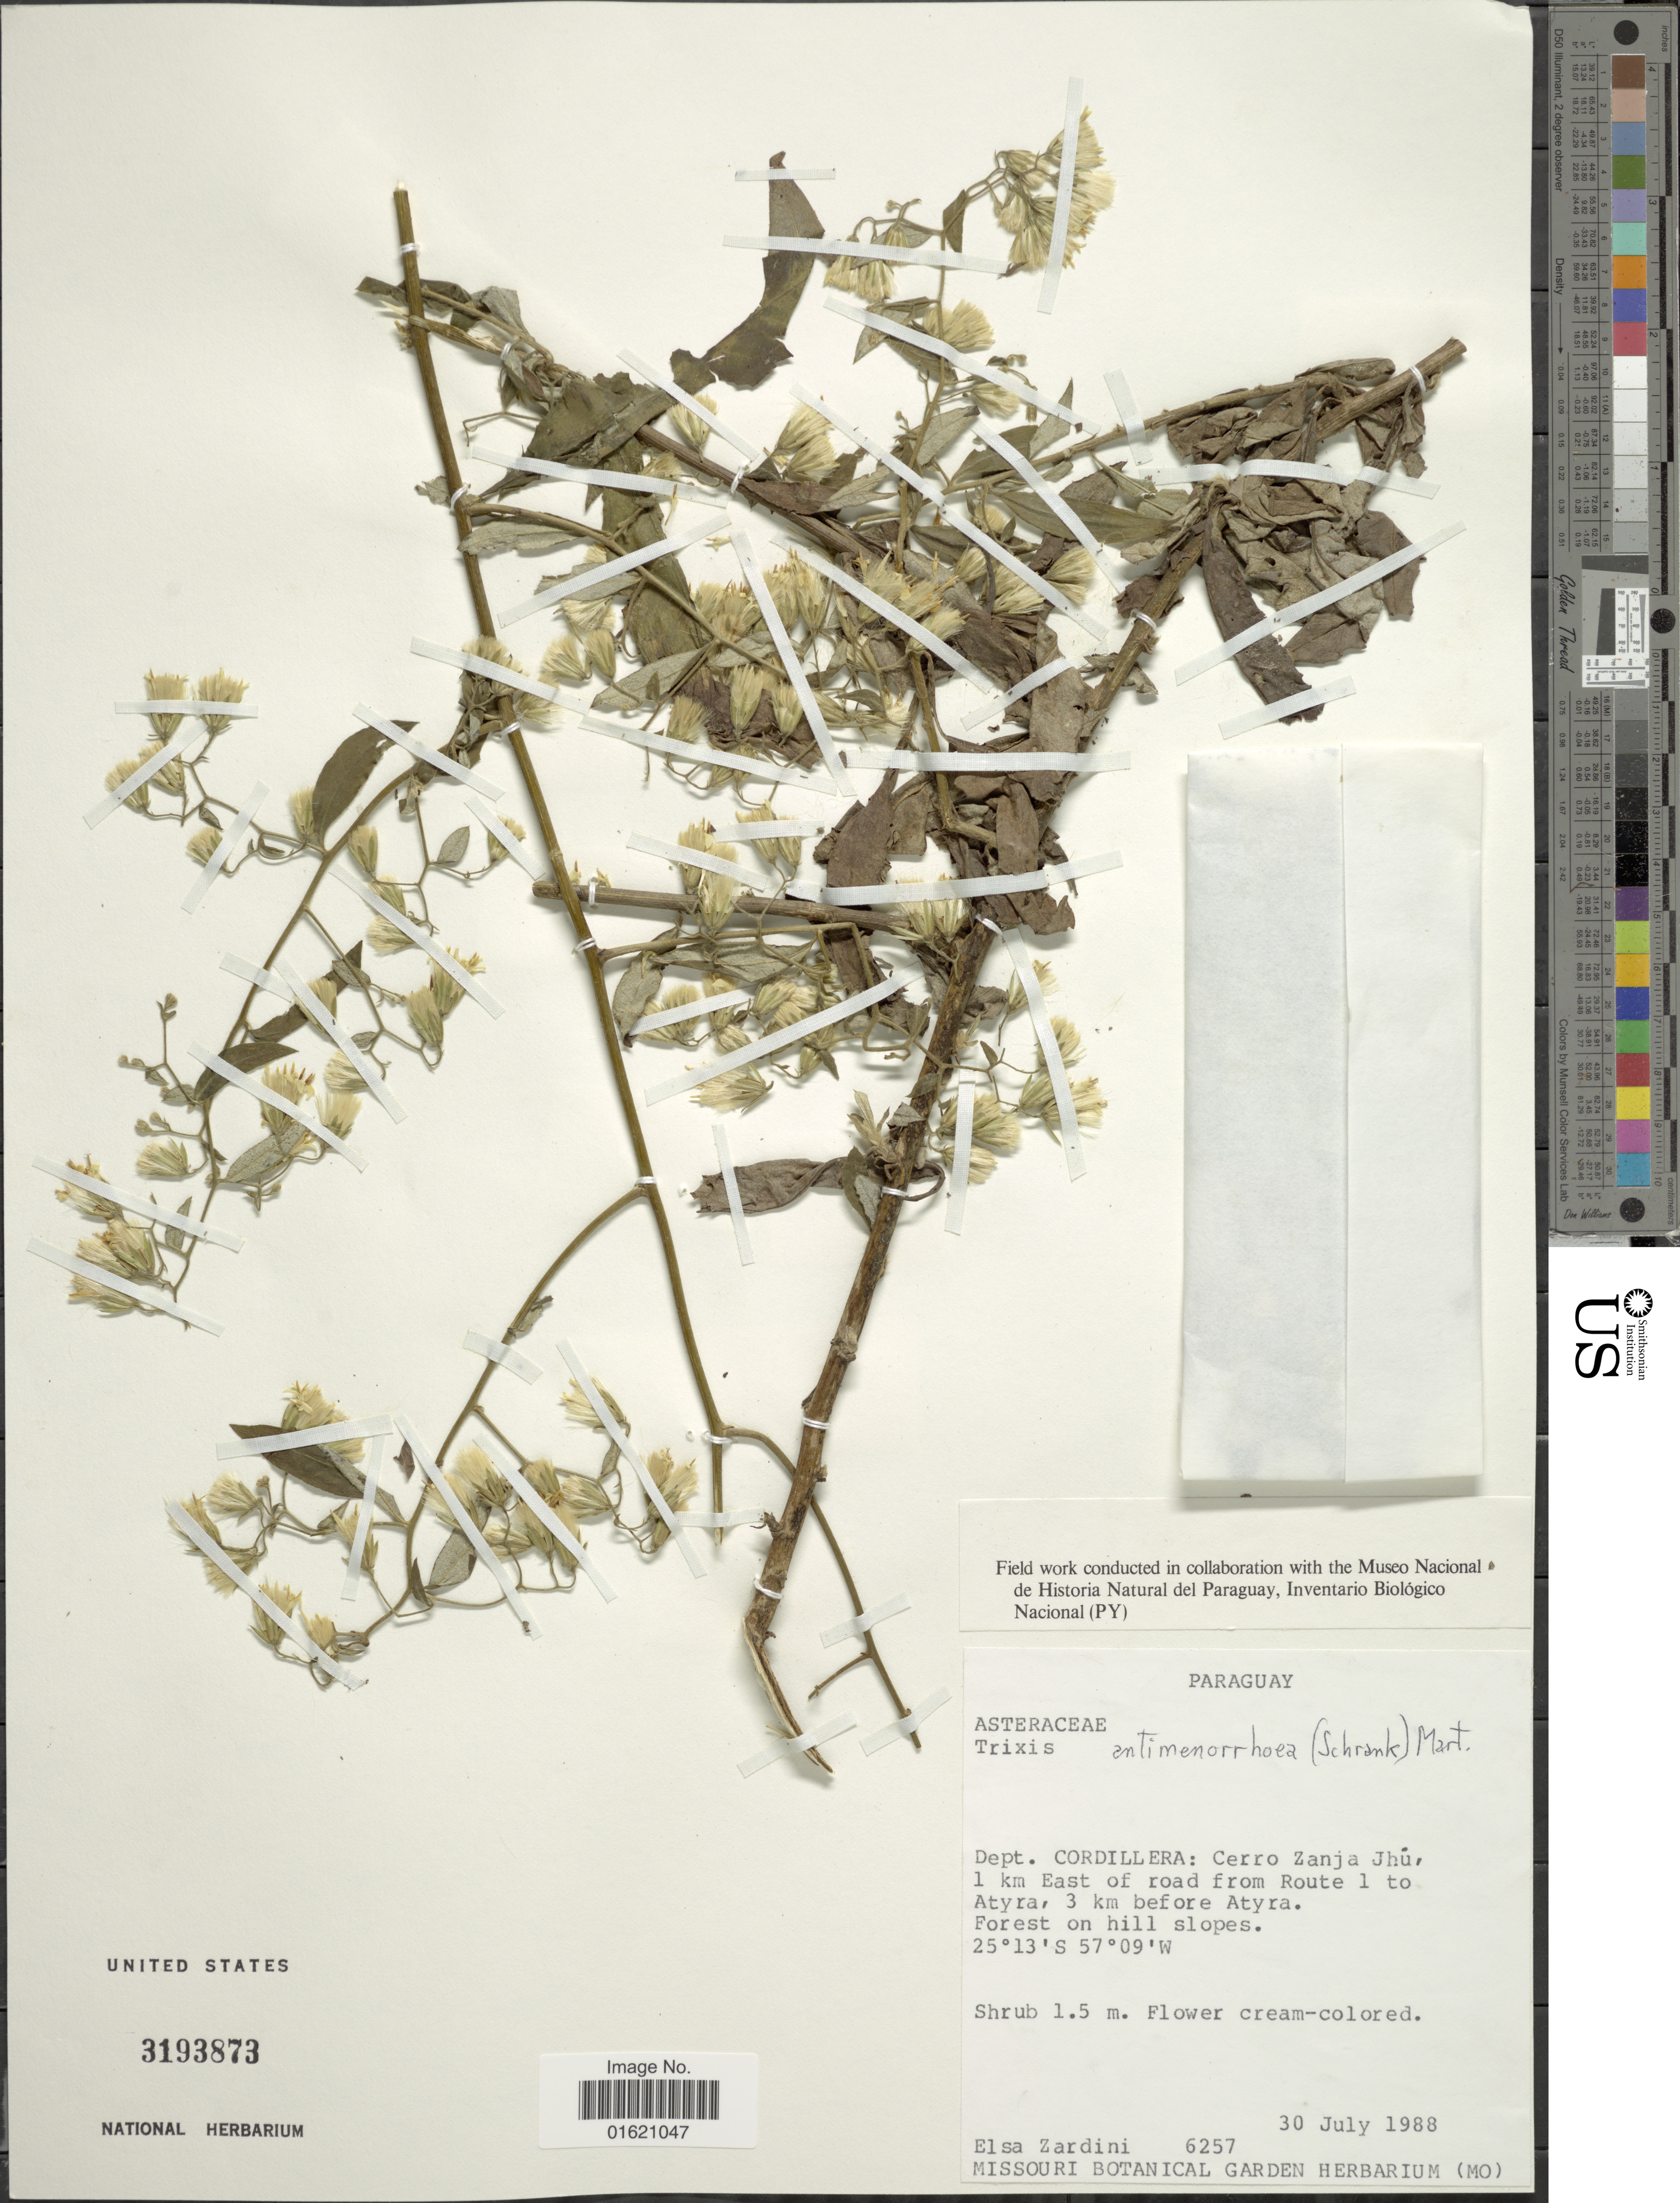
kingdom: Plantae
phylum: Tracheophyta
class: Magnoliopsida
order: Asterales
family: Asteraceae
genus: Trixis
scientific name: Trixis antimenorrhoea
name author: (Schrank) Mart. ex Kuntze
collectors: E. M. Zardini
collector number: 6257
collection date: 1988-07-30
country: Paraguay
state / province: Cordillera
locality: Cerro Zanja Jhú, 1 km East of road from Route 1 to Atyra, 3 km before Atyra, forest on hill slopes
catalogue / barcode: US 3193873